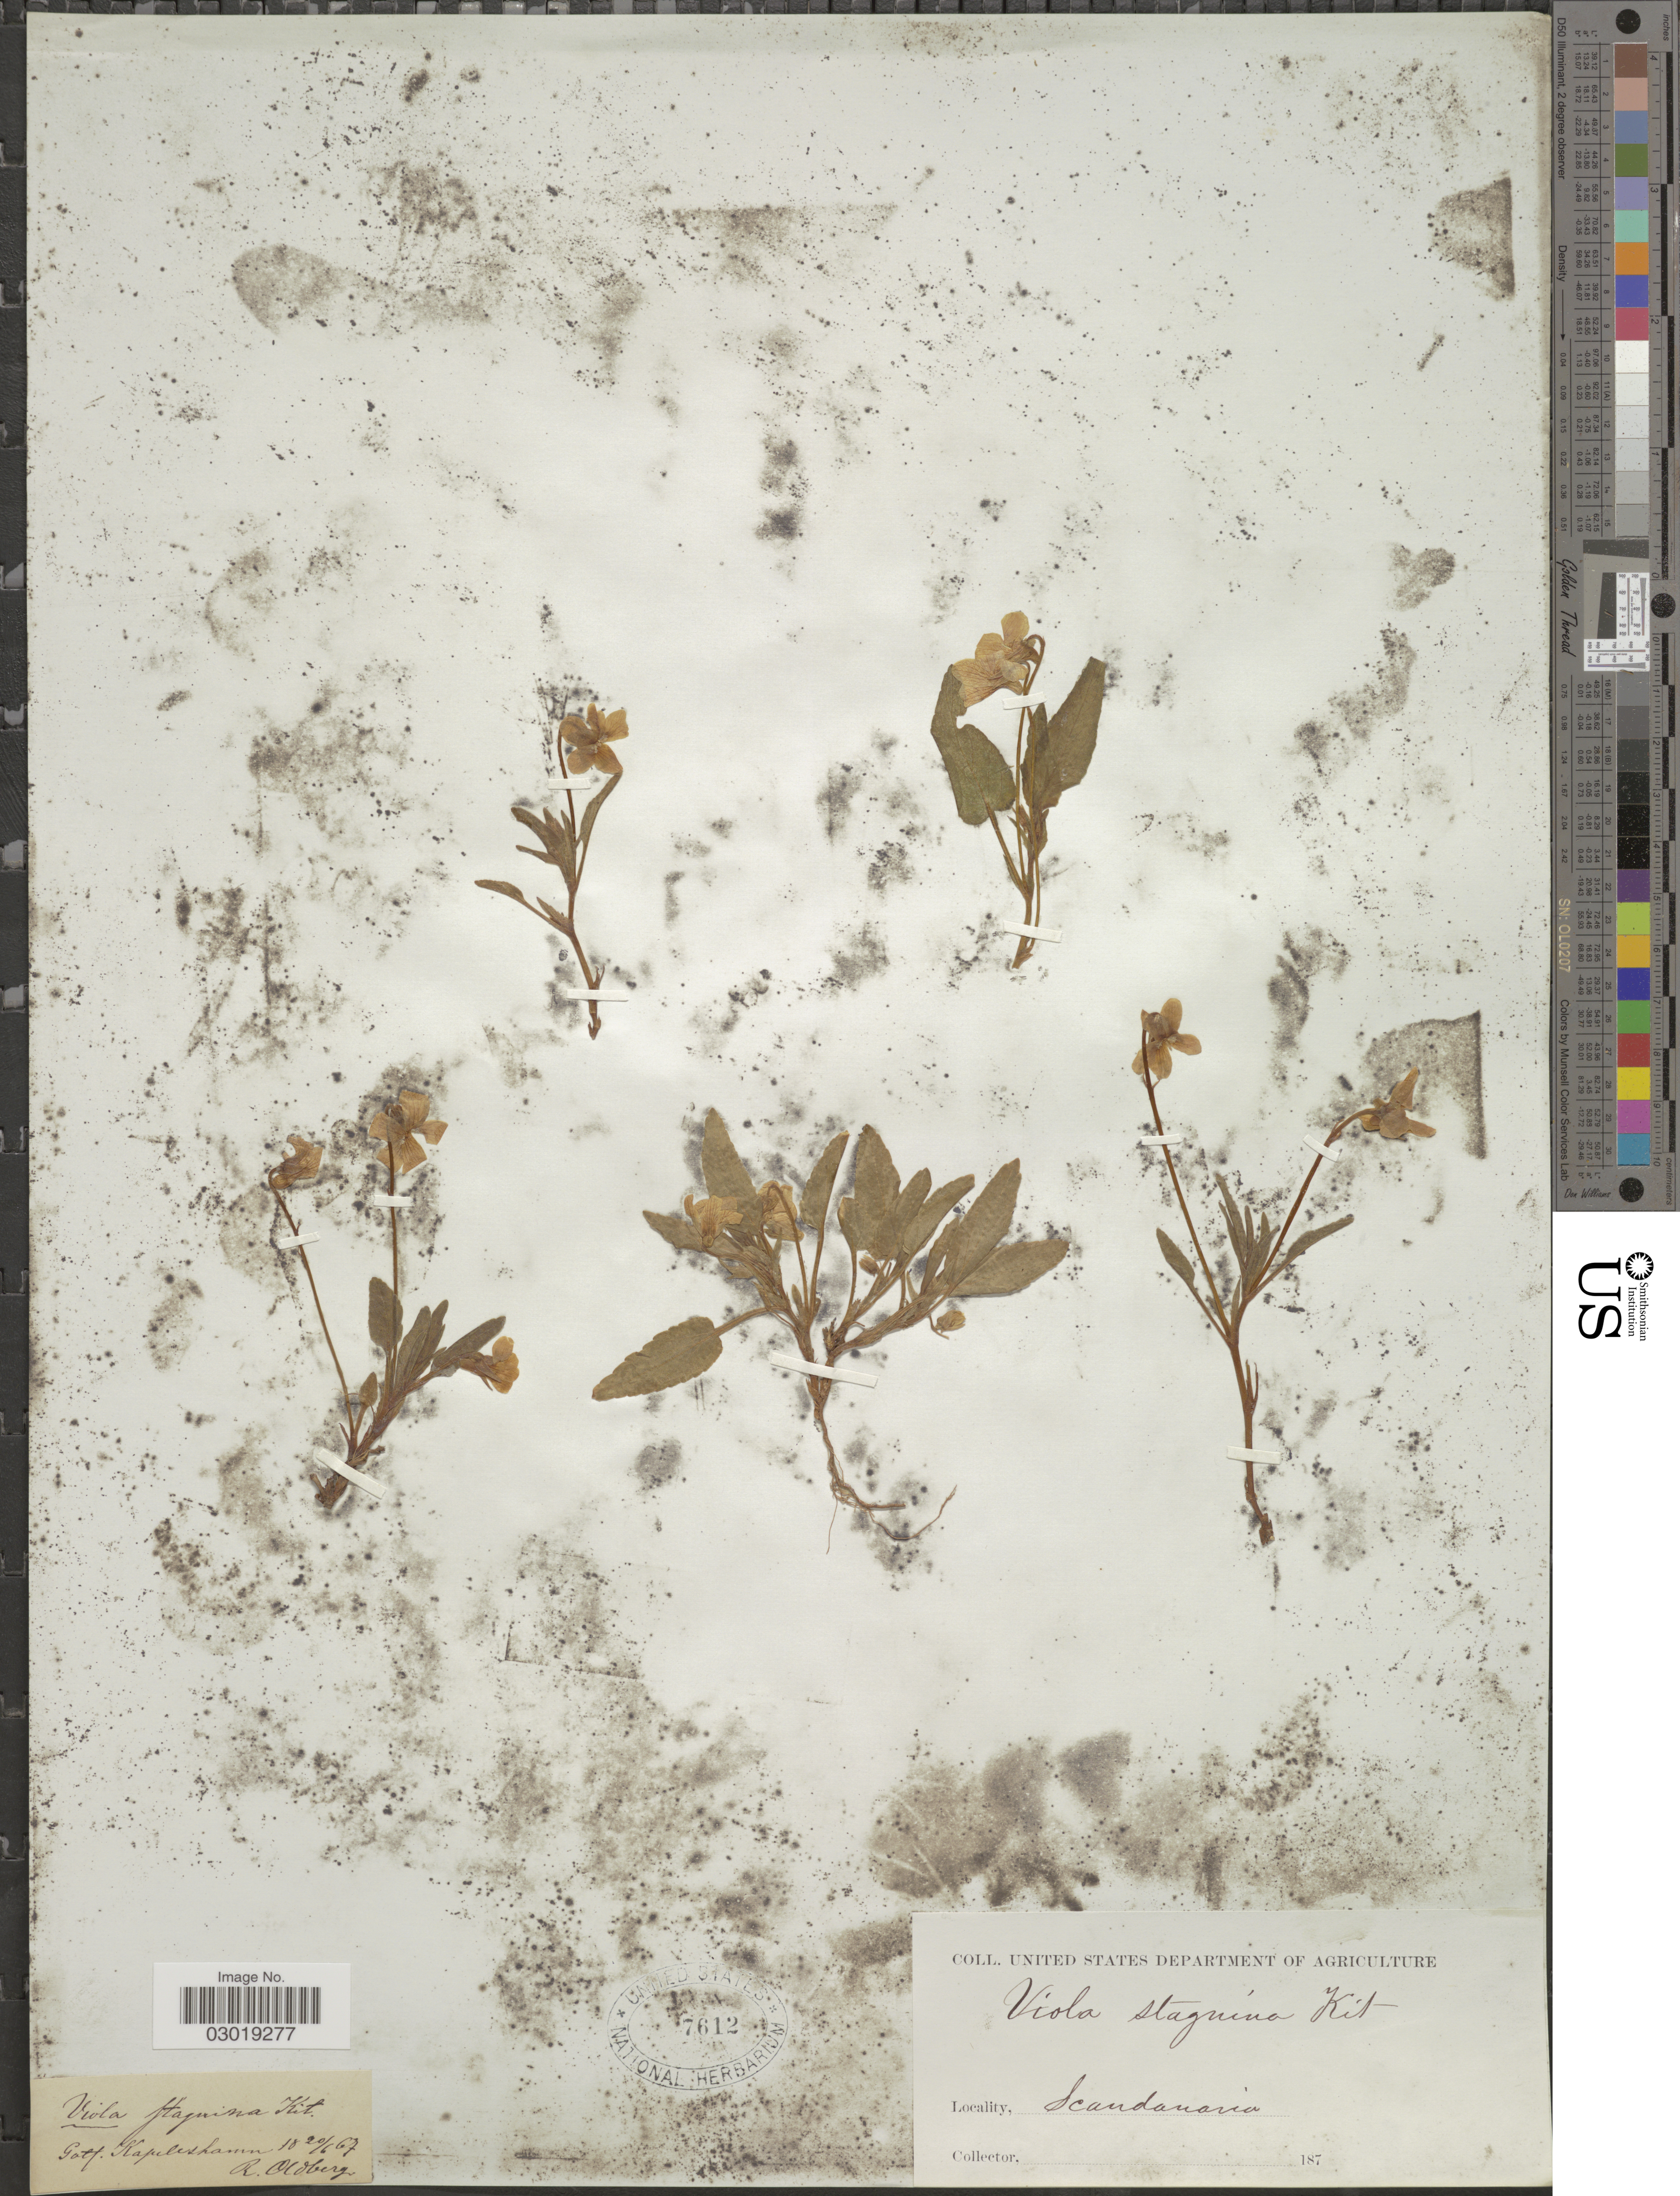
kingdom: Plantae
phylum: Tracheophyta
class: Magnoliopsida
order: Malpighiales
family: Violaceae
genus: Viola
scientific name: Viola stagnina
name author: Kit.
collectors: R. Oldberg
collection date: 1867-06-20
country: Sweden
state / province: Gotland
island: Gotland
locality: Got. Kapeleshamn, Scandanavia.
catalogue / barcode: US 7612